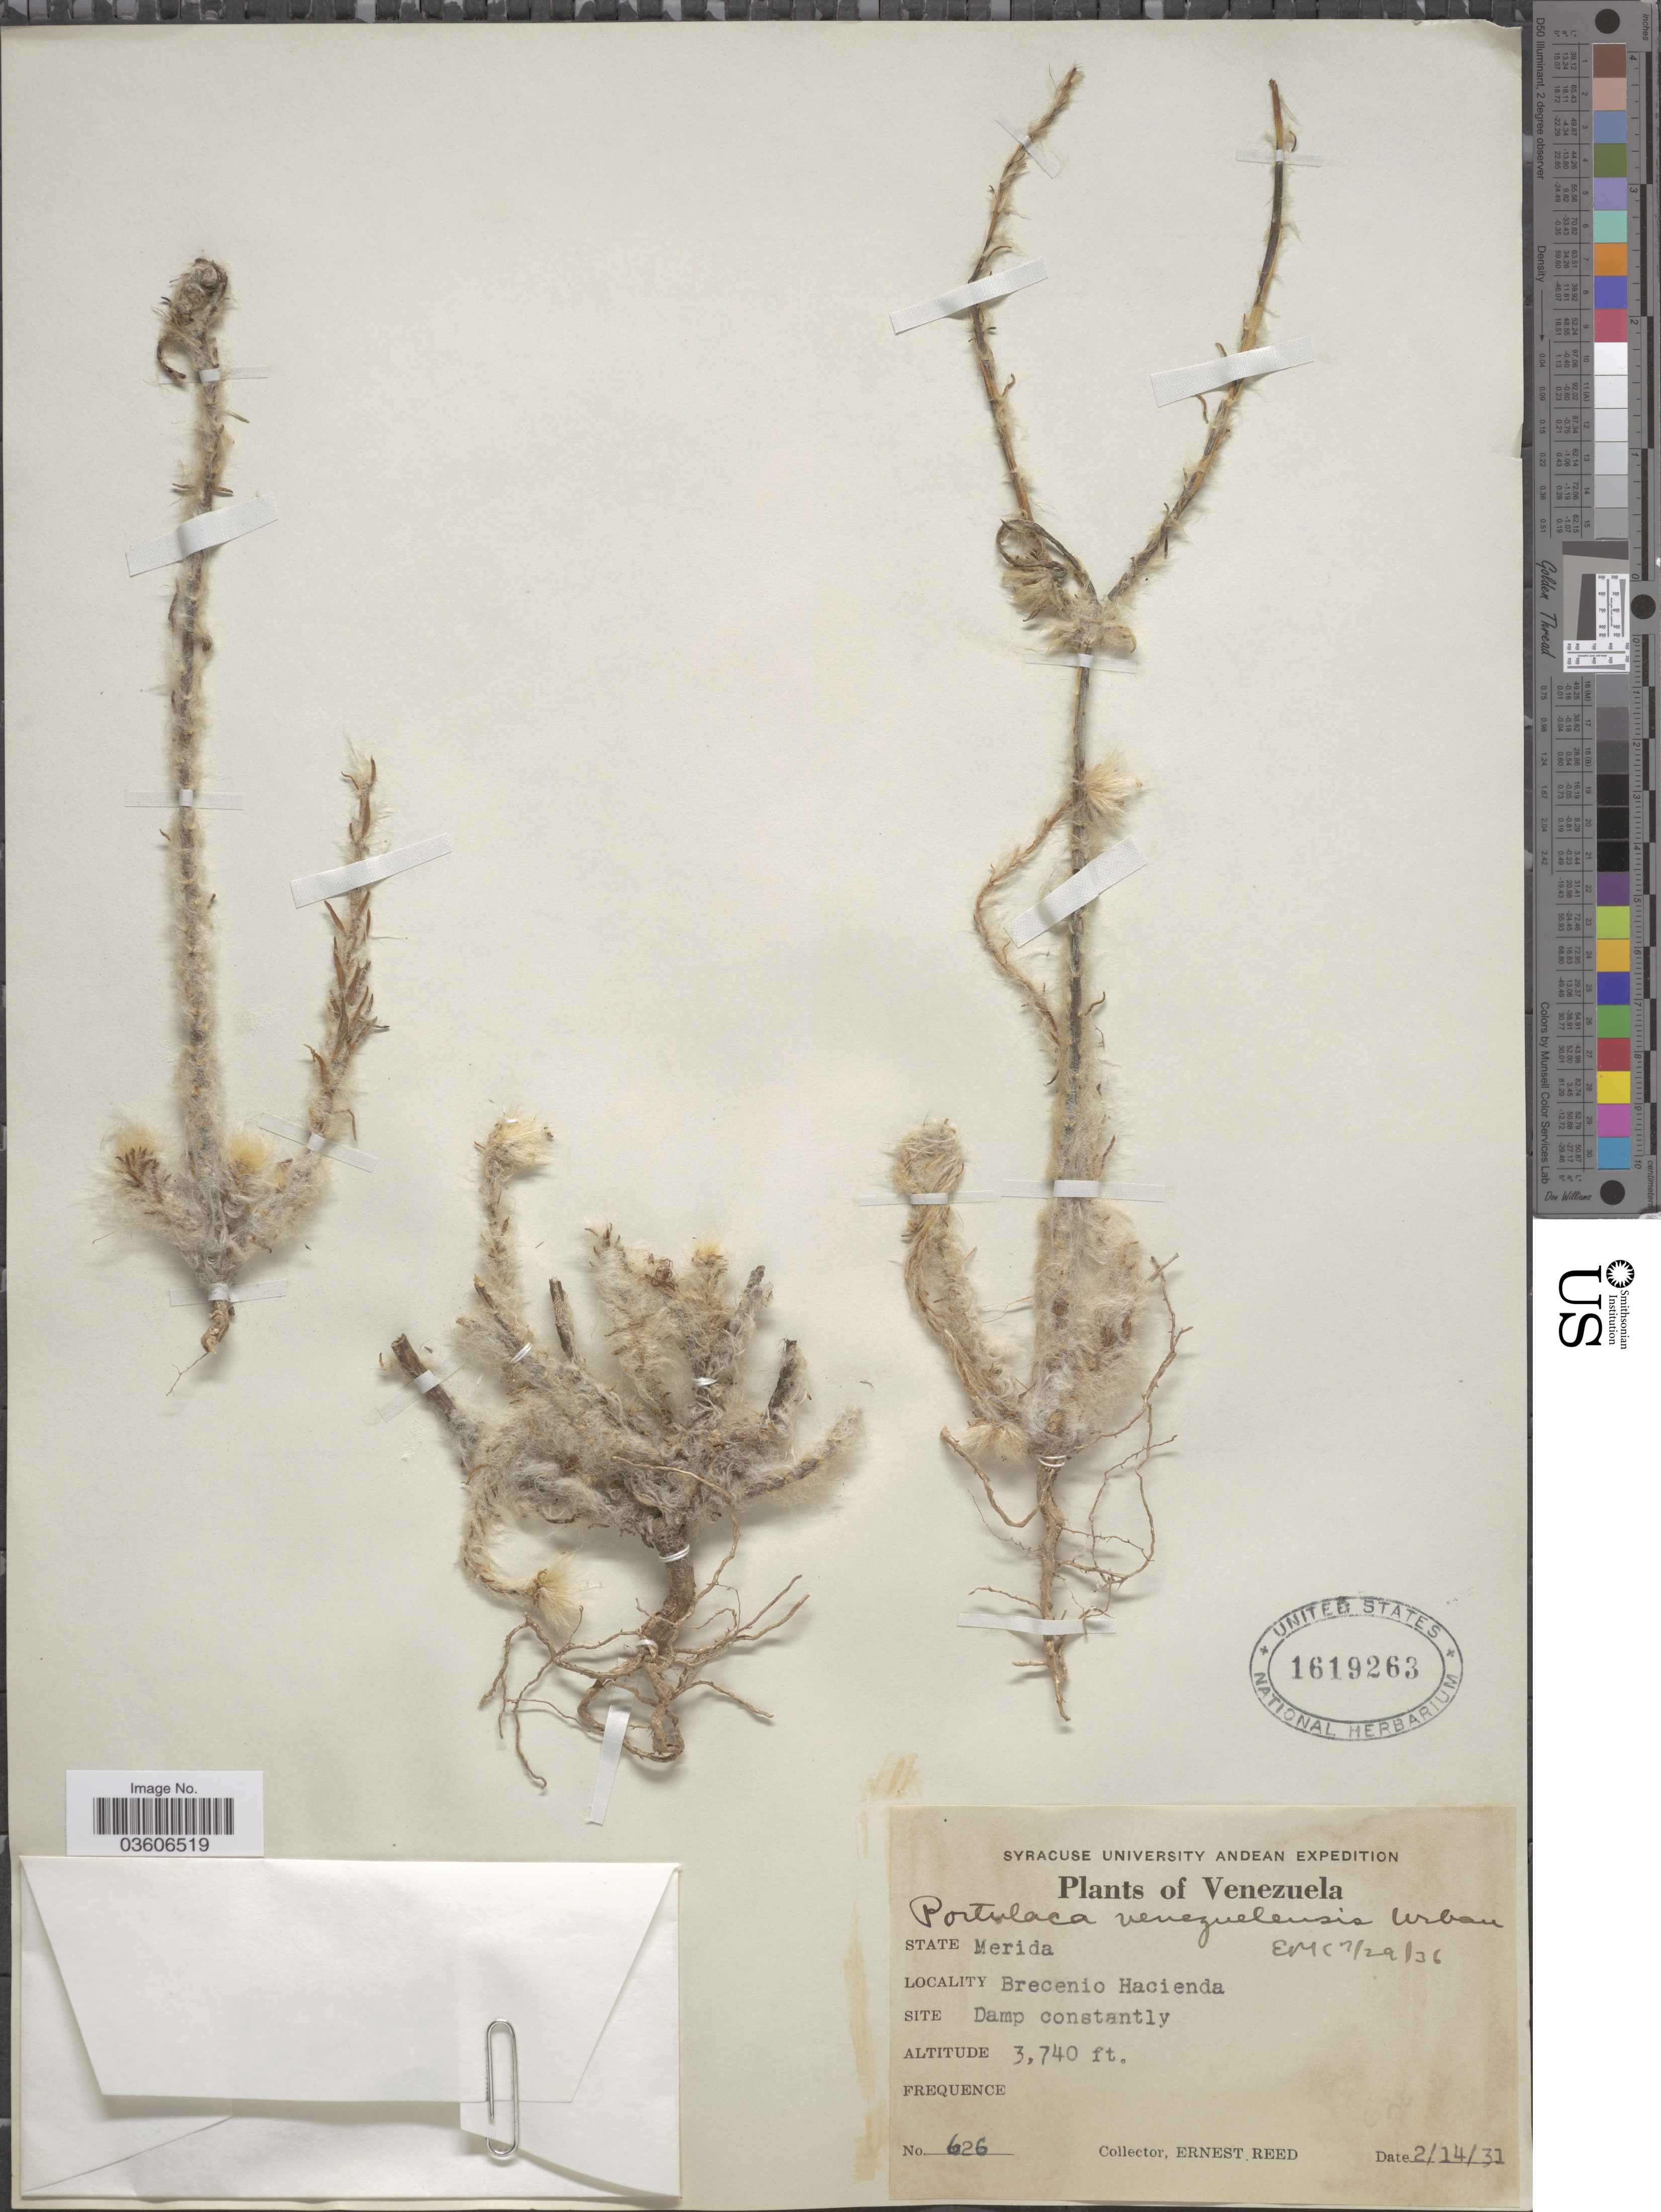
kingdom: Plantae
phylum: Tracheophyta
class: Magnoliopsida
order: Caryophyllales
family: Portulacaceae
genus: Portulaca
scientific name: Portulaca elatior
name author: Mart. ex Rohrb.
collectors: E. Reed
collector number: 626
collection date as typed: Transcribed d/m/y: 14/2/31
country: Venezuela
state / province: Mérida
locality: Brecenio Hacienda.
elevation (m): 1140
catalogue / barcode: US 1619263